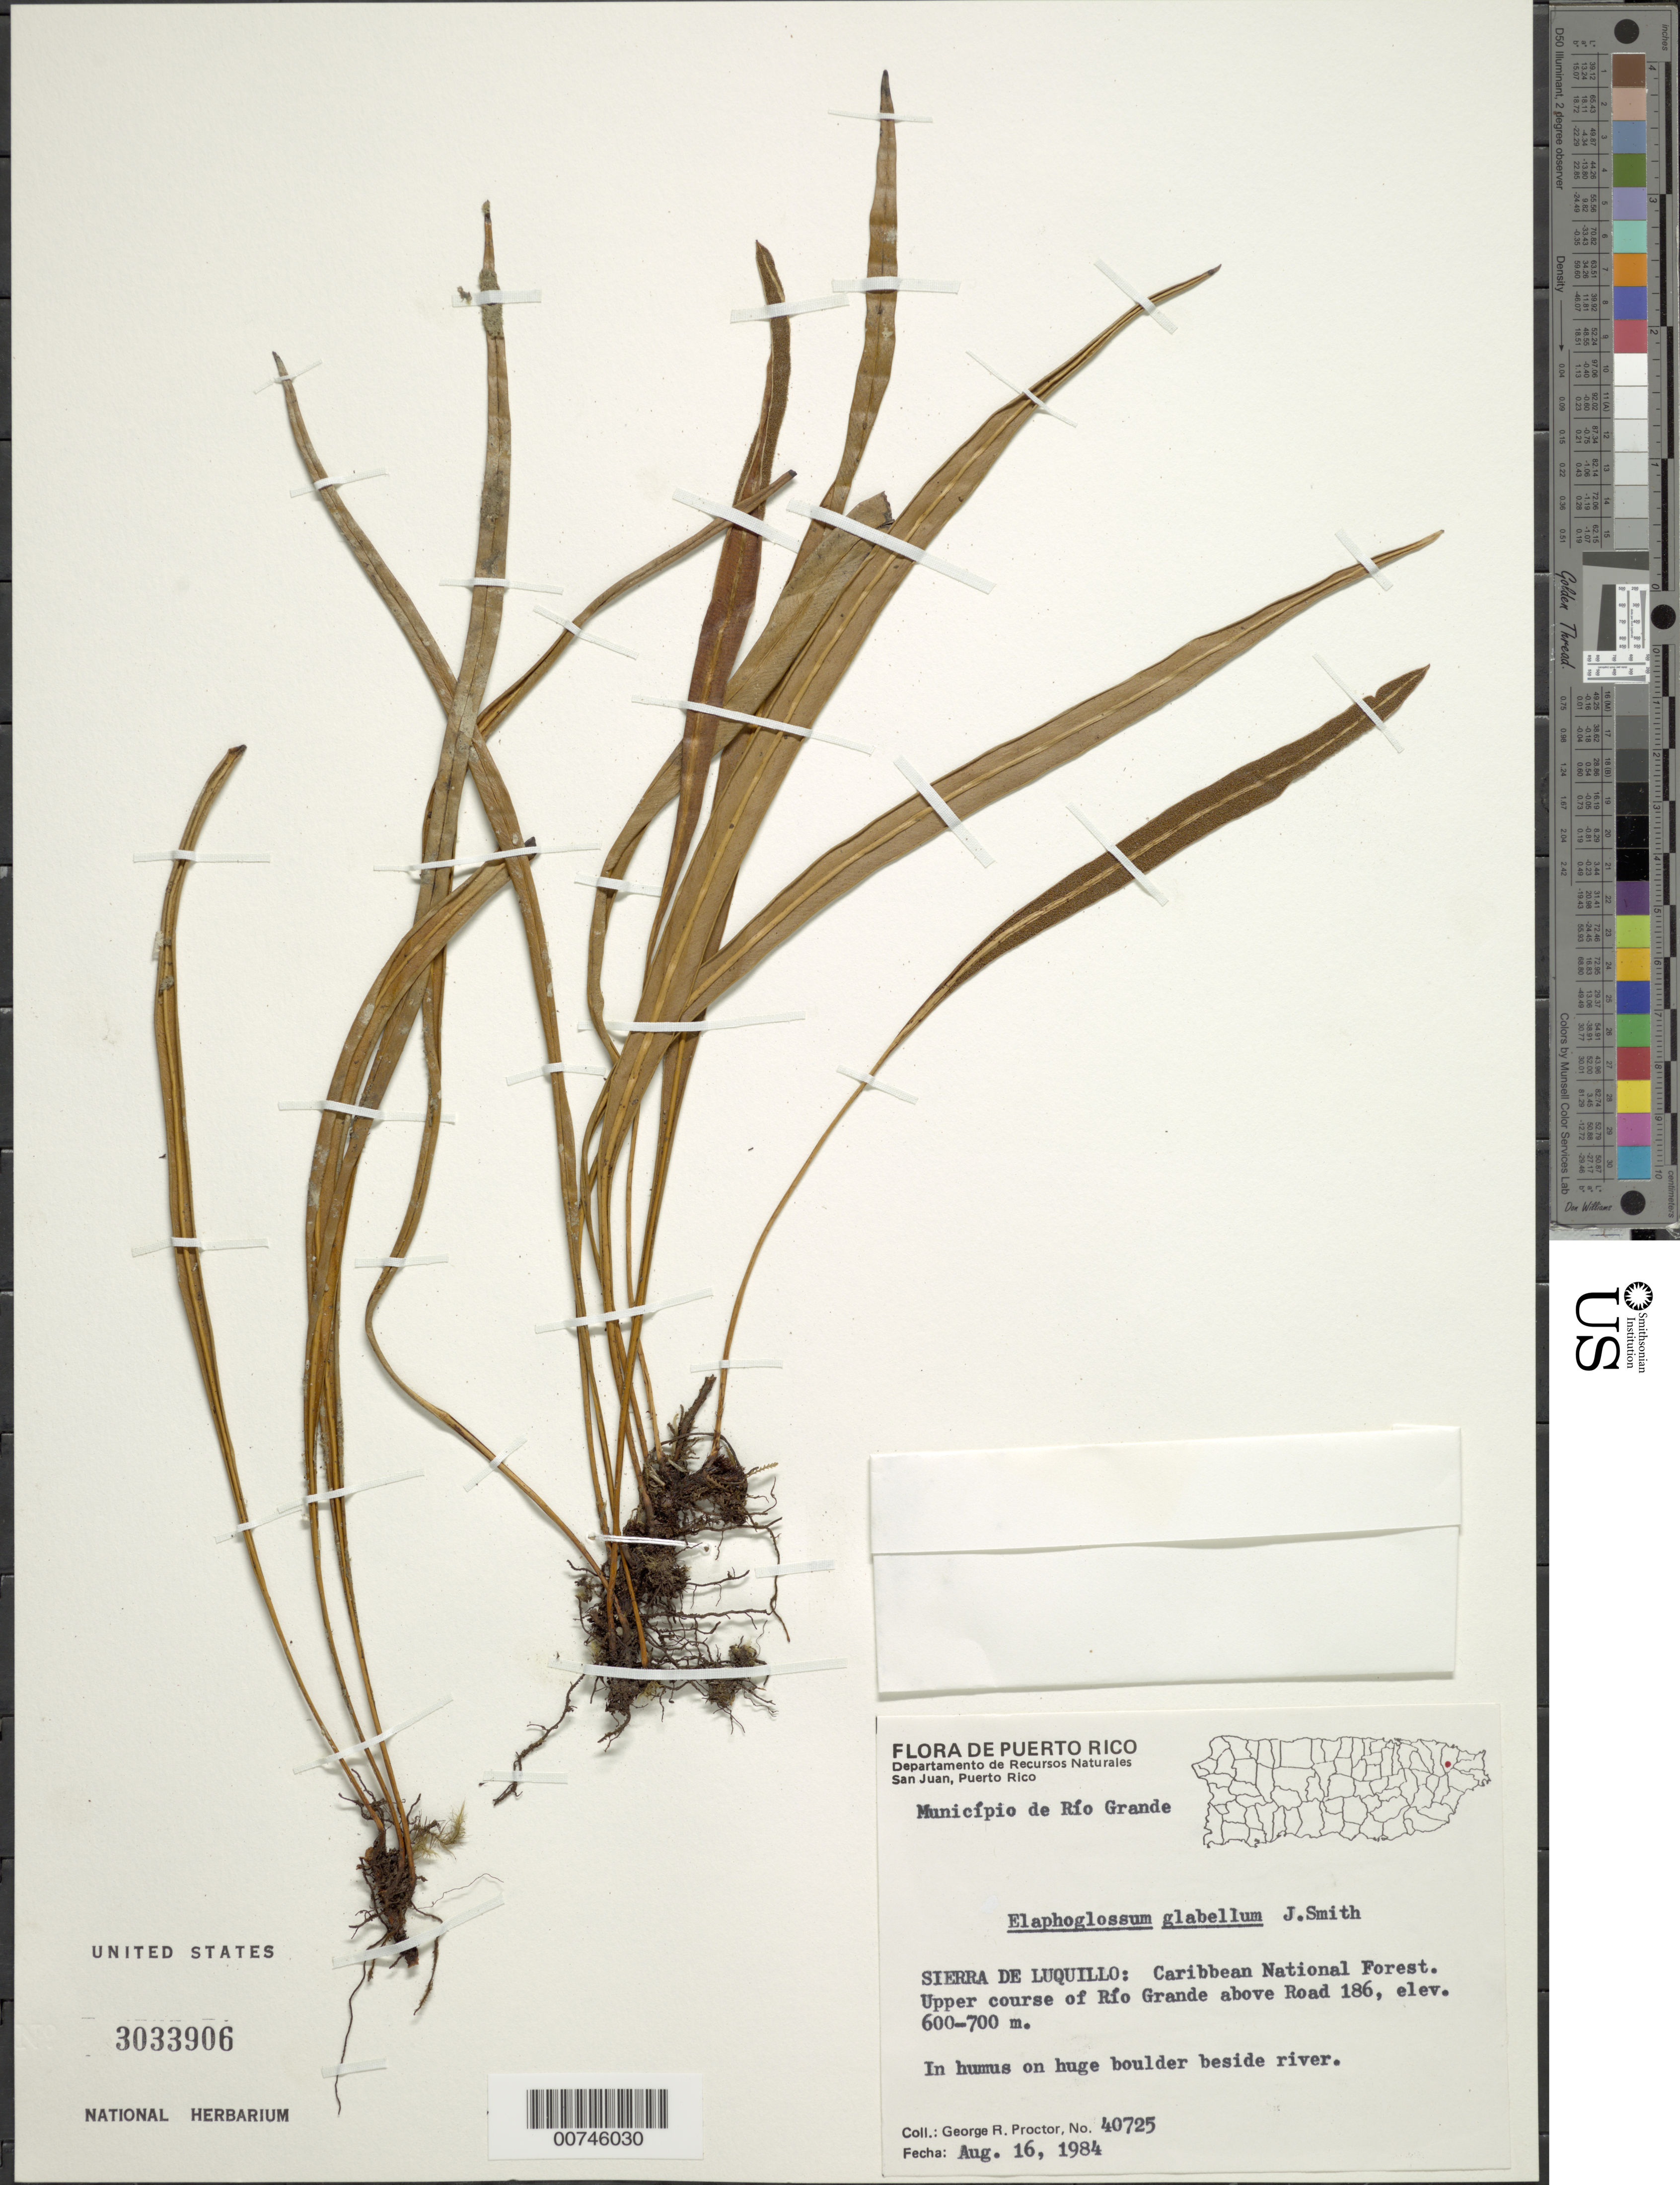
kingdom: Plantae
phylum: Tracheophyta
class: Polypodiopsida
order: Polypodiales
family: Dryopteridaceae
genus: Elaphoglossum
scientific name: Elaphoglossum glabellum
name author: J. Sm.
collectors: G. R. Proctor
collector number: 40725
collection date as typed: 16 Aug 1984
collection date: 1984-08-16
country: Puerto Rico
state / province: Río Grande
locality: Sierra de Luquillo: Caribbean National Forest. Upper course of Río Grande above Road 186, Municipio de Río Grande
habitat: In humus on huge boulder beside river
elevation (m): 600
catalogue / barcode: US 3033906